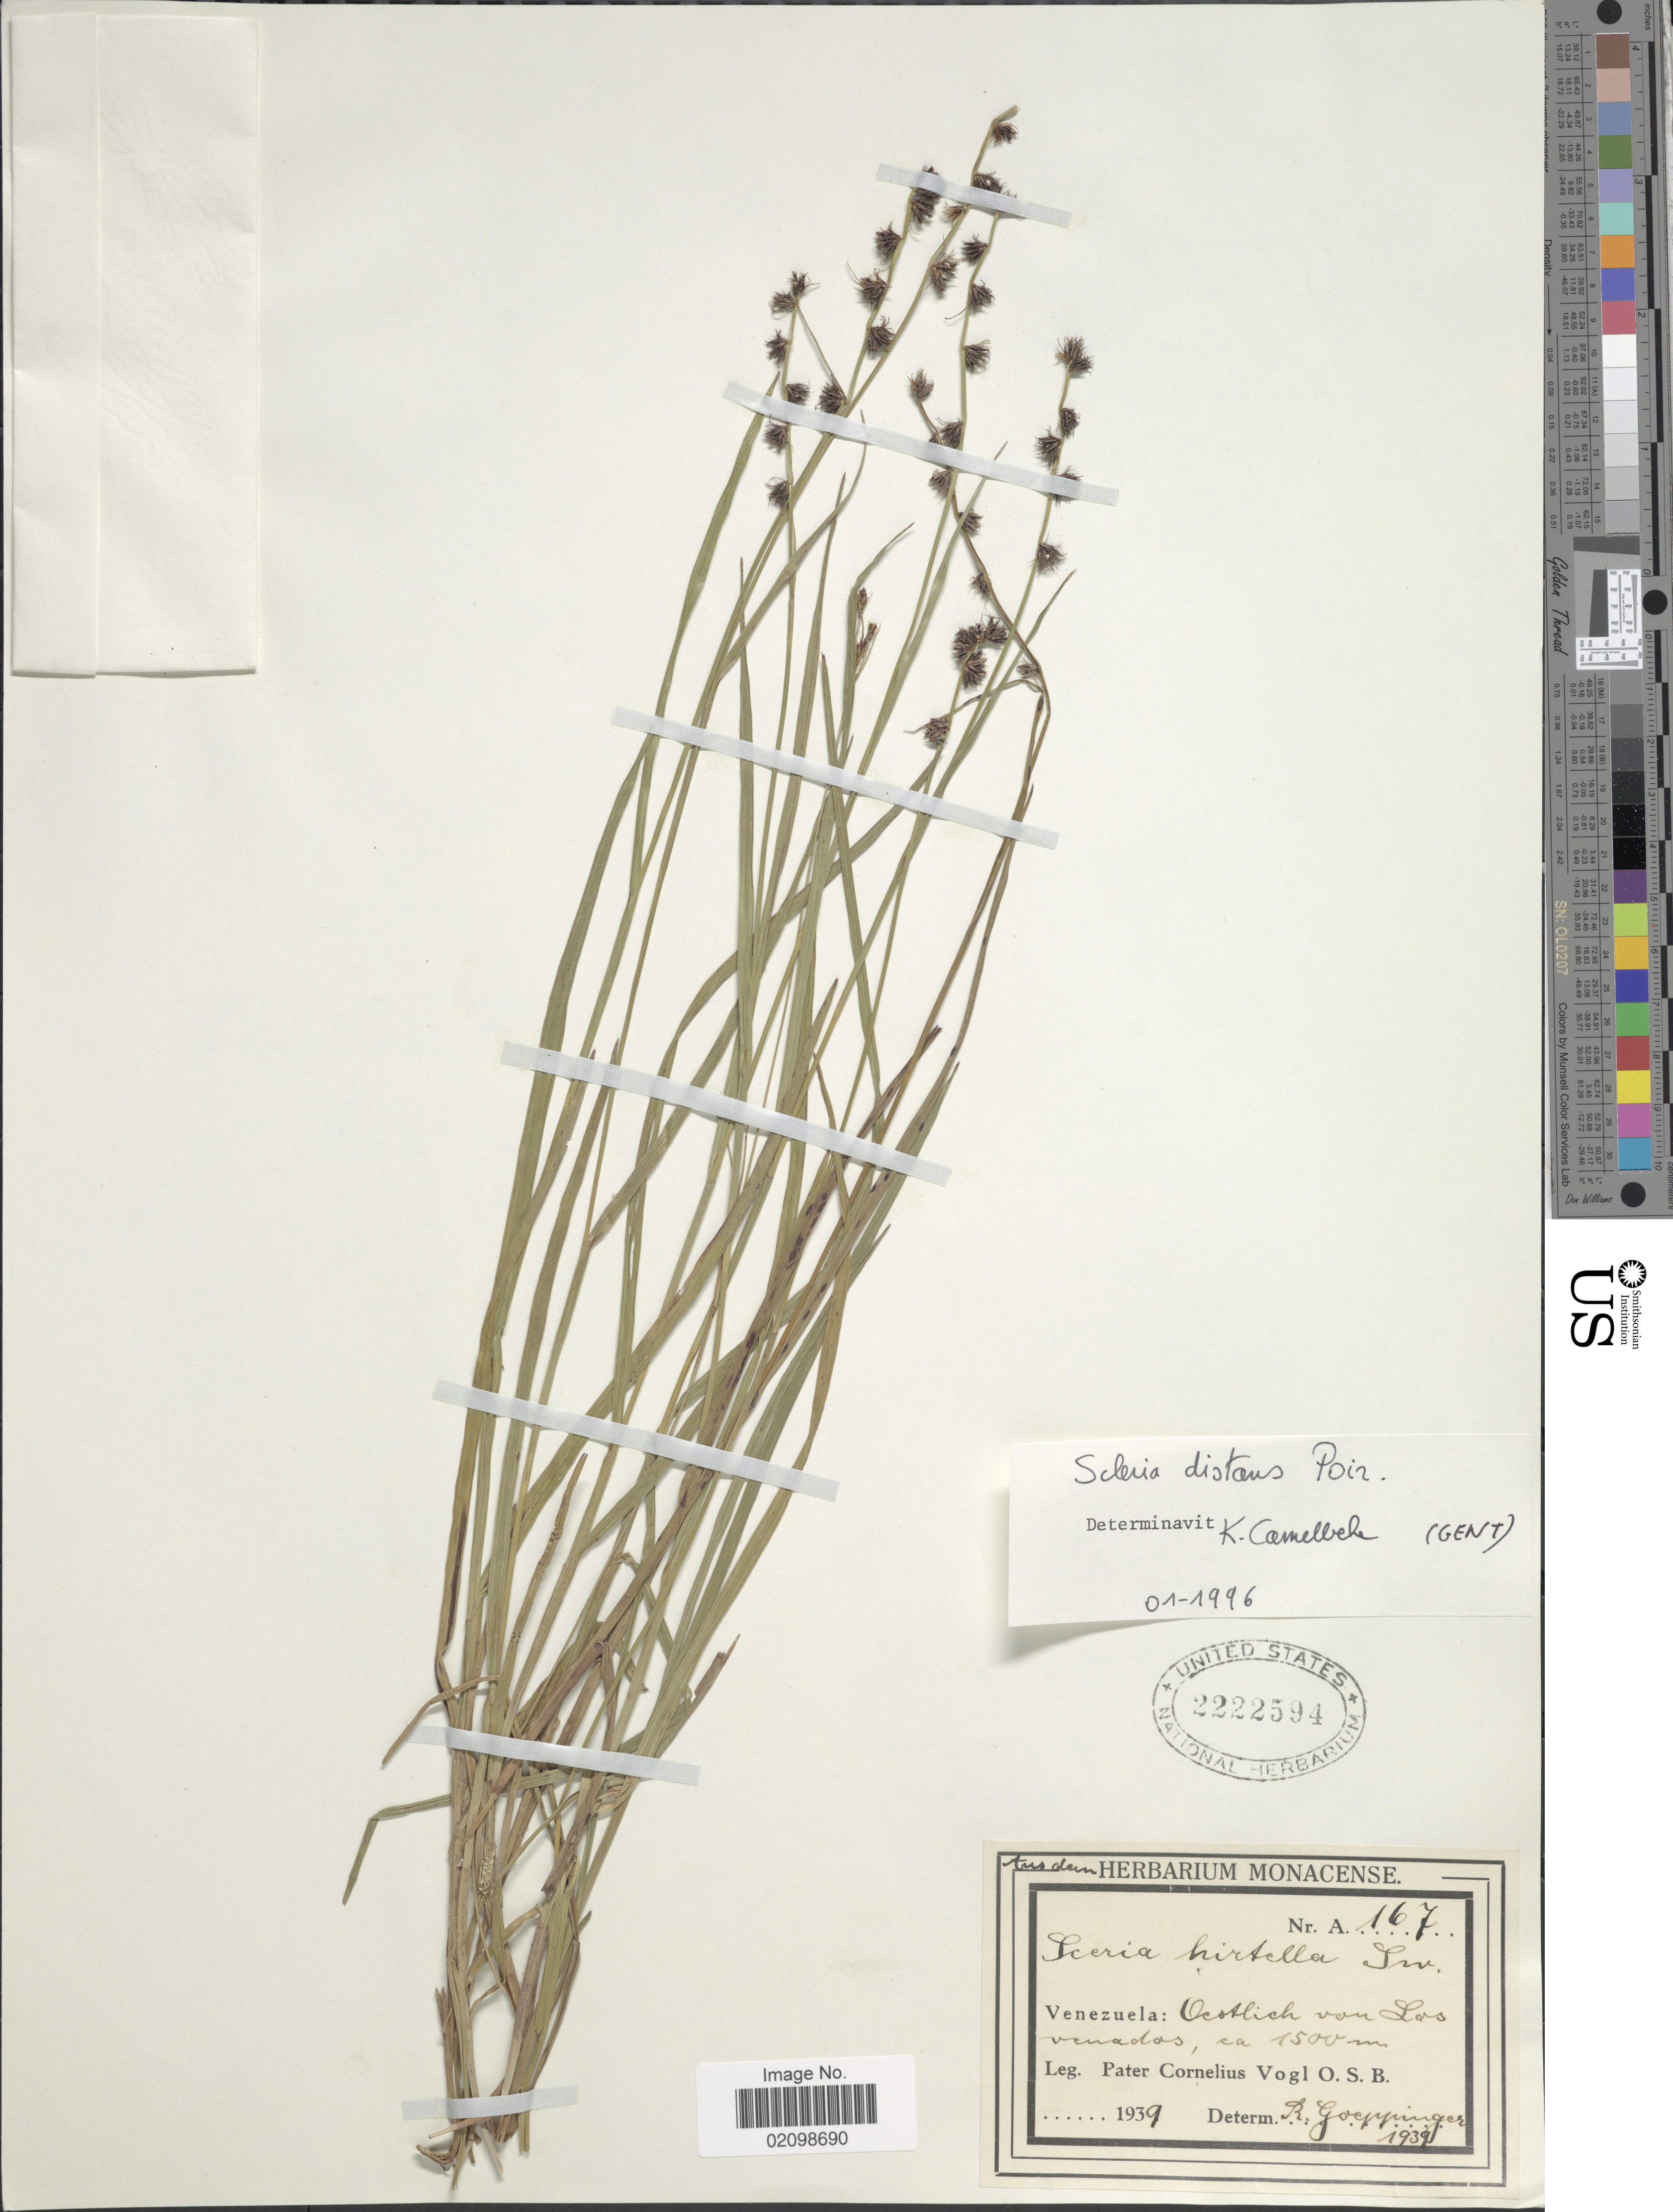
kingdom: Plantae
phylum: Tracheophyta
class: Liliopsida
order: Poales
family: Cyperaceae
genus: Scleria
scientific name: Scleria distans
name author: Poir.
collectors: C. Vogl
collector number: A167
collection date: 1939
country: Venezuela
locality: Oestlich von Los Venados.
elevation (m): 1500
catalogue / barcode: US 2222594